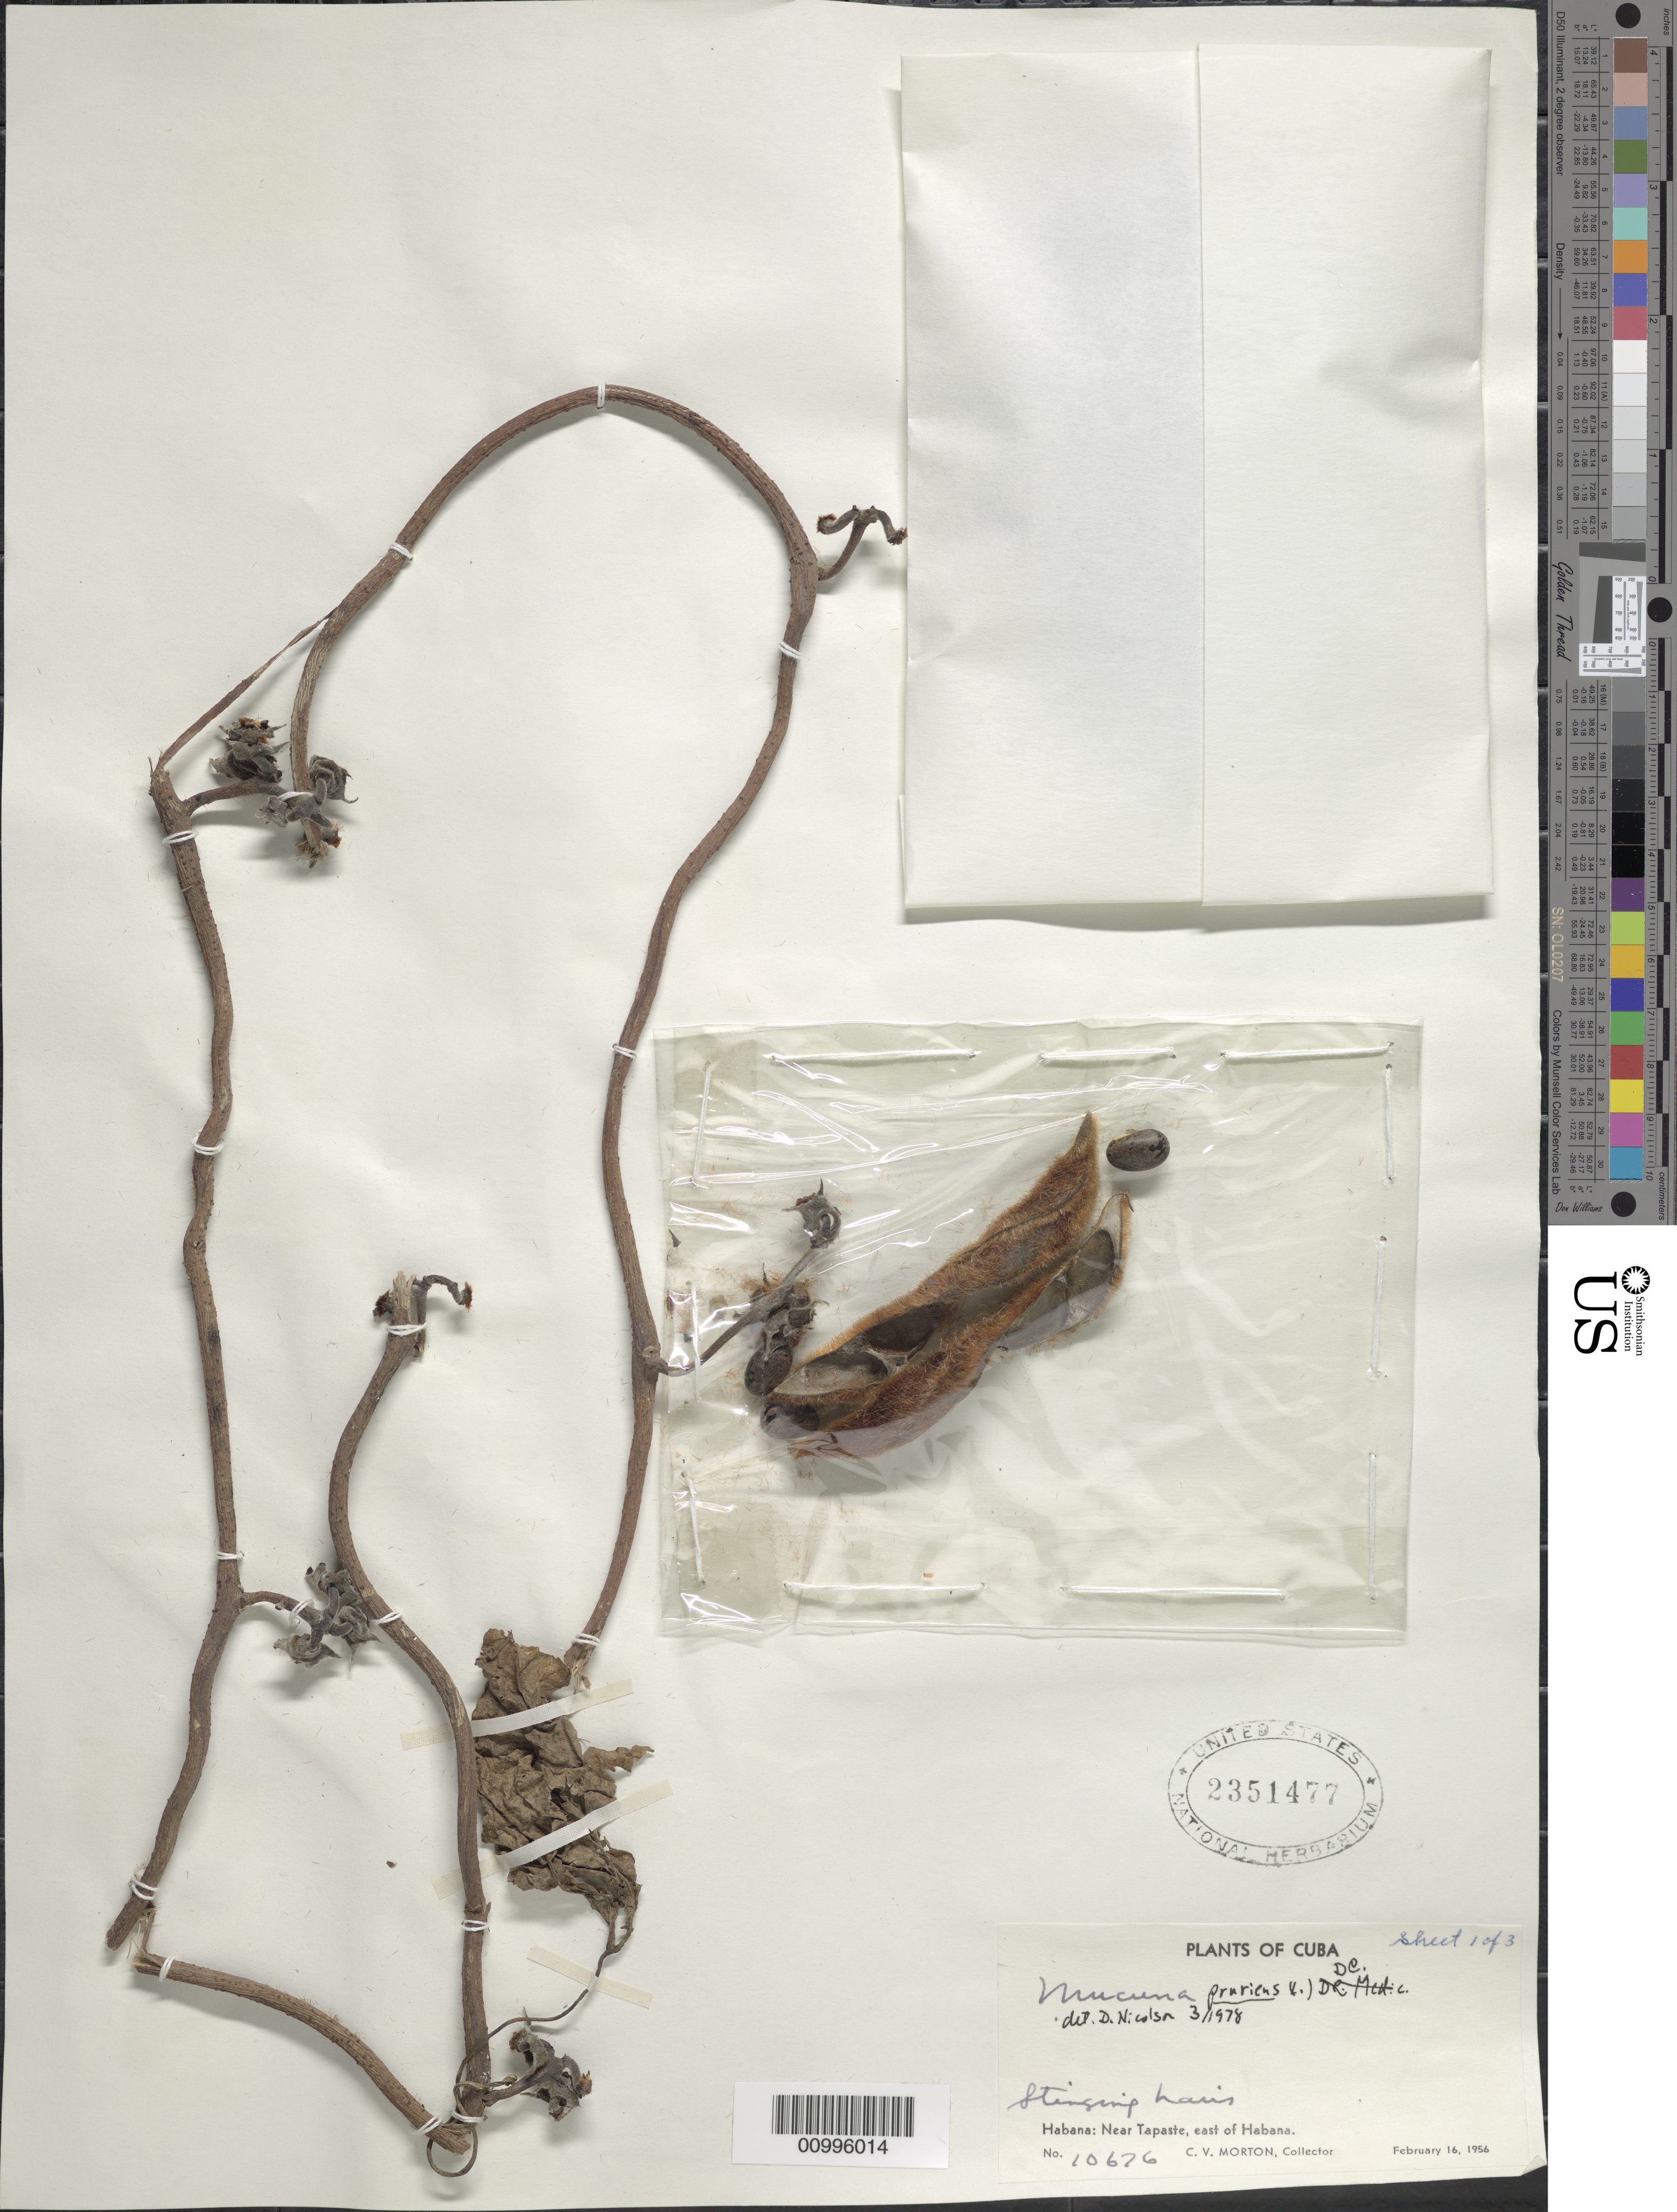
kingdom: Plantae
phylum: Tracheophyta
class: Magnoliopsida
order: Fabales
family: Fabaceae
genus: Mucuna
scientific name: Mucuna pruriens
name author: (L.) DC.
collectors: C. V. Morton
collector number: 10676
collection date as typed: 16 Feb 1956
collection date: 1956-02-16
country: Cuba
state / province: La Habana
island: Cuba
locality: Near Tapaste, E of Habana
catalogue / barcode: US 2351477